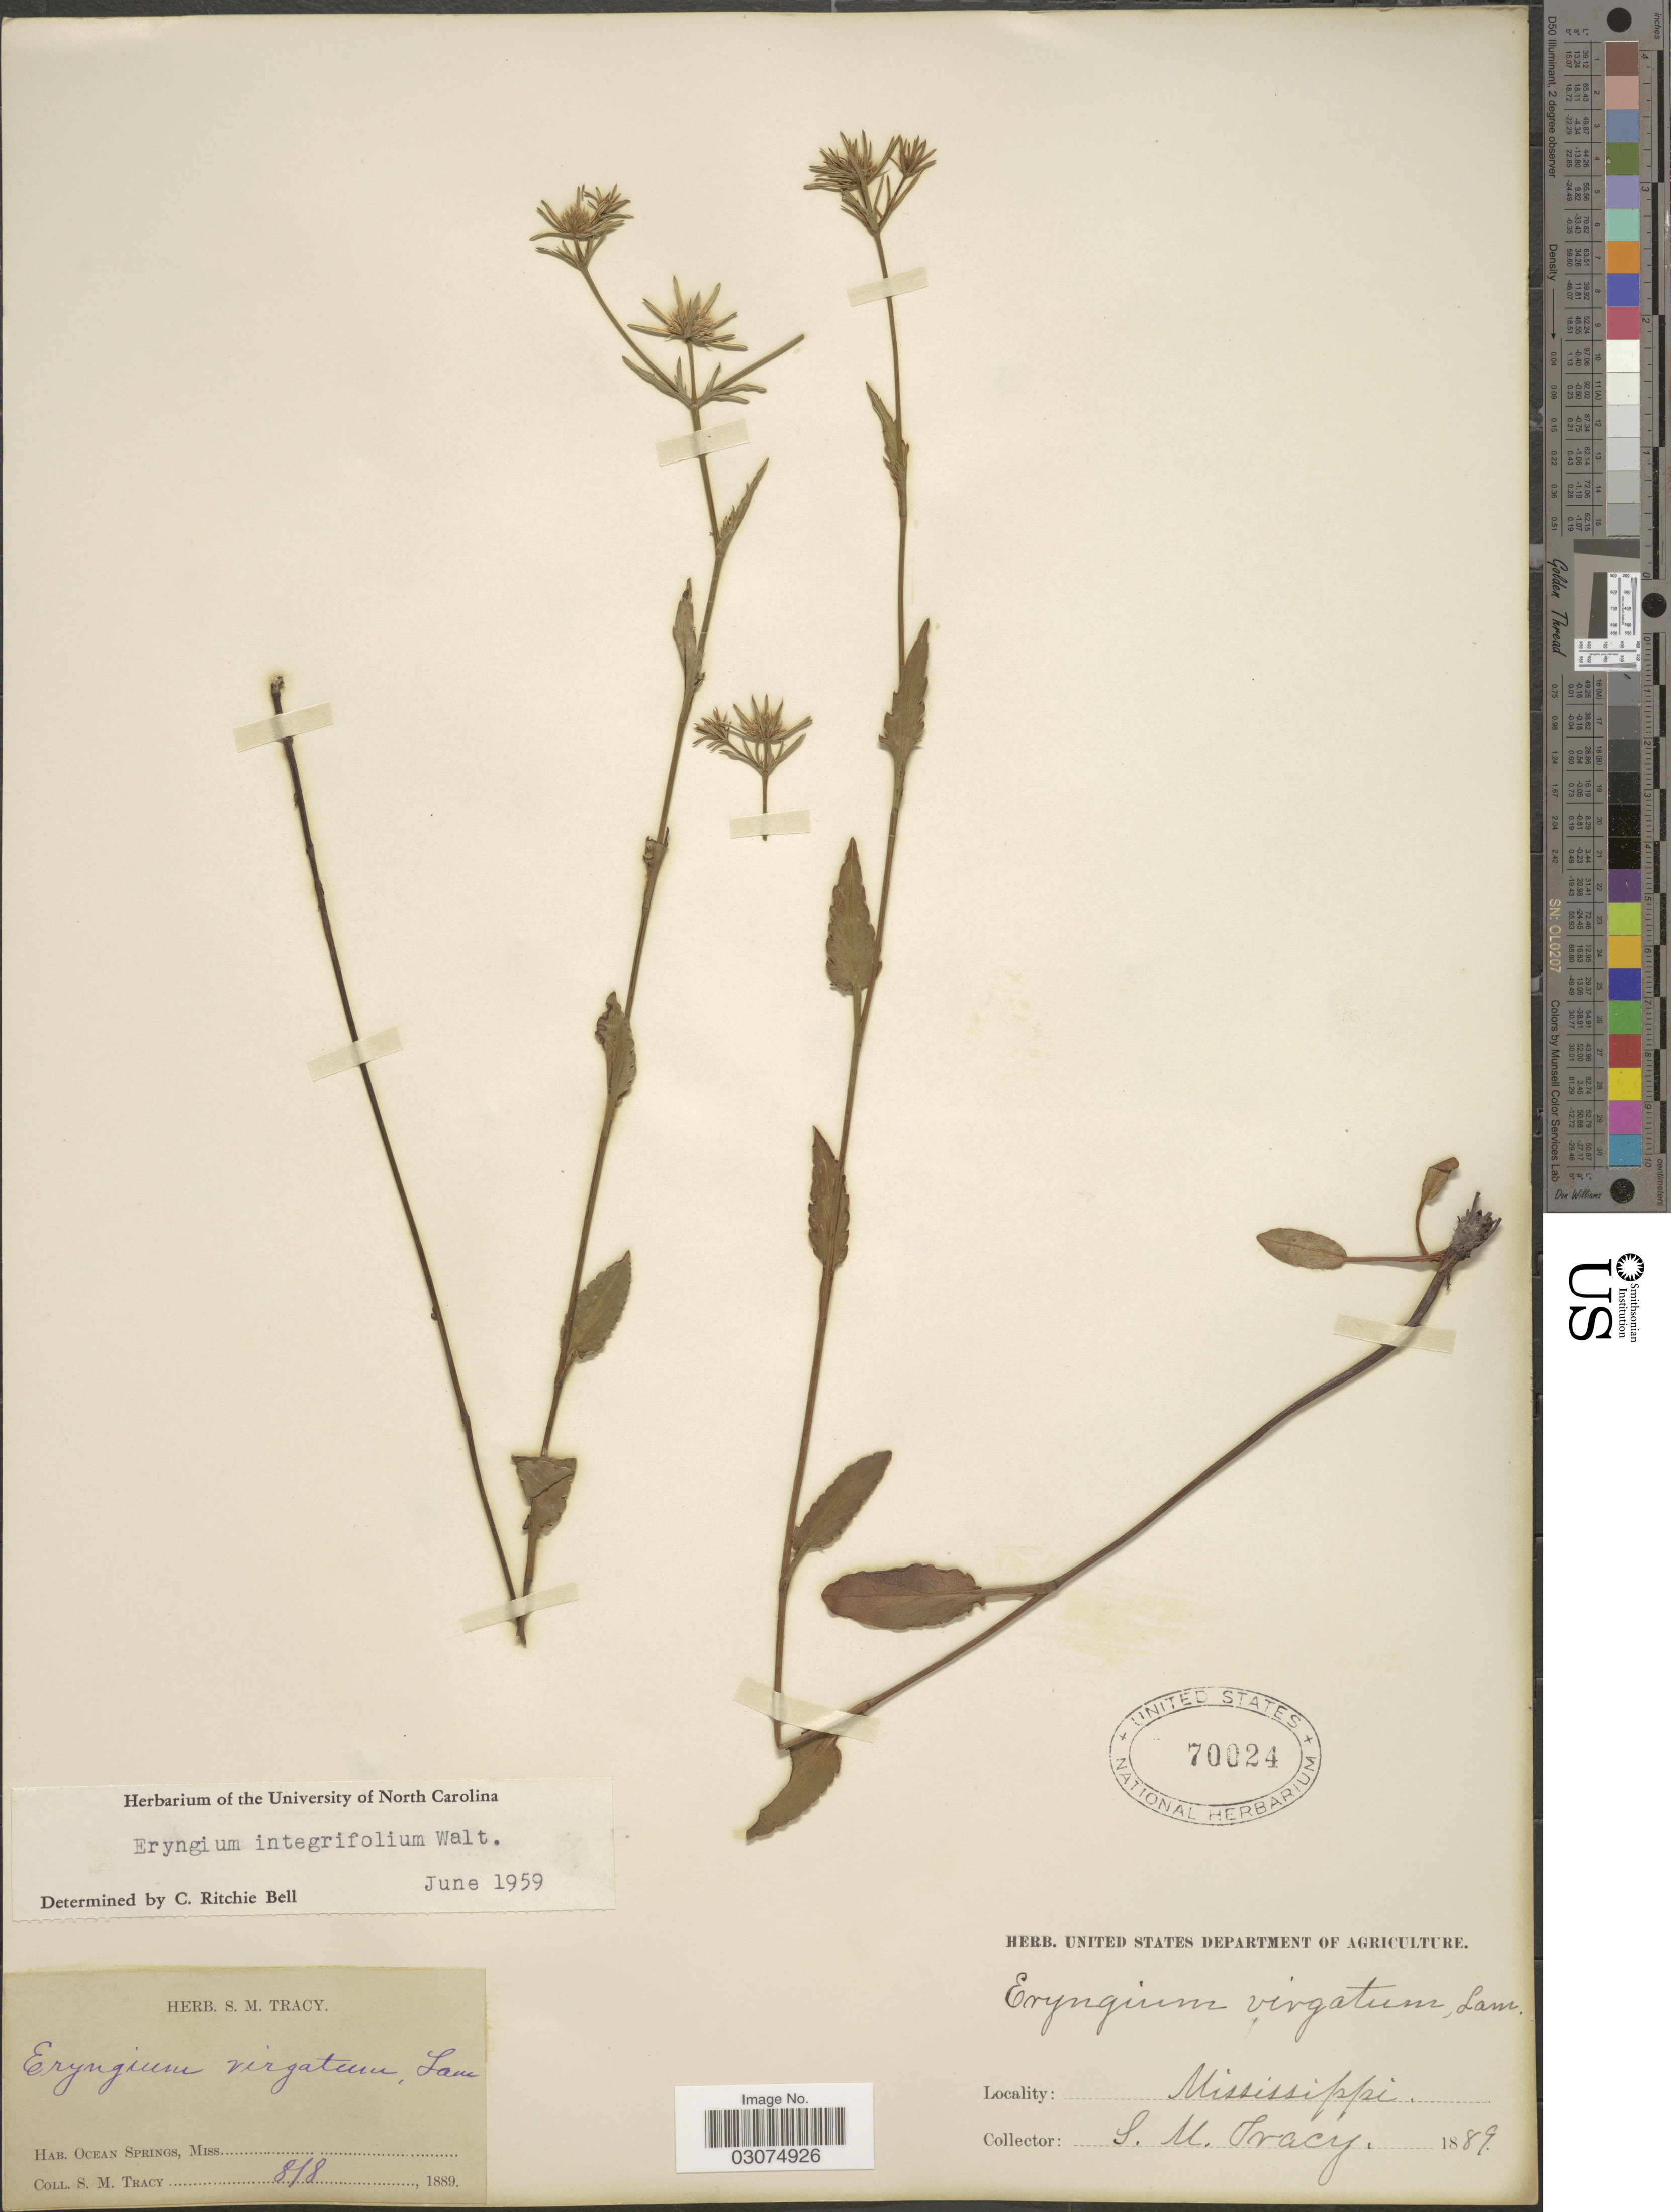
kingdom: Plantae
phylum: Tracheophyta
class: Magnoliopsida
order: Apiales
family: Apiaceae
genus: Eryngium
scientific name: Eryngium integrifolium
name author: Walter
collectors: S. M. Tracy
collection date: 1889-08-08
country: United States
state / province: Mississippi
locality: Ocean Springs, Miss.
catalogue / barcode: US 70024